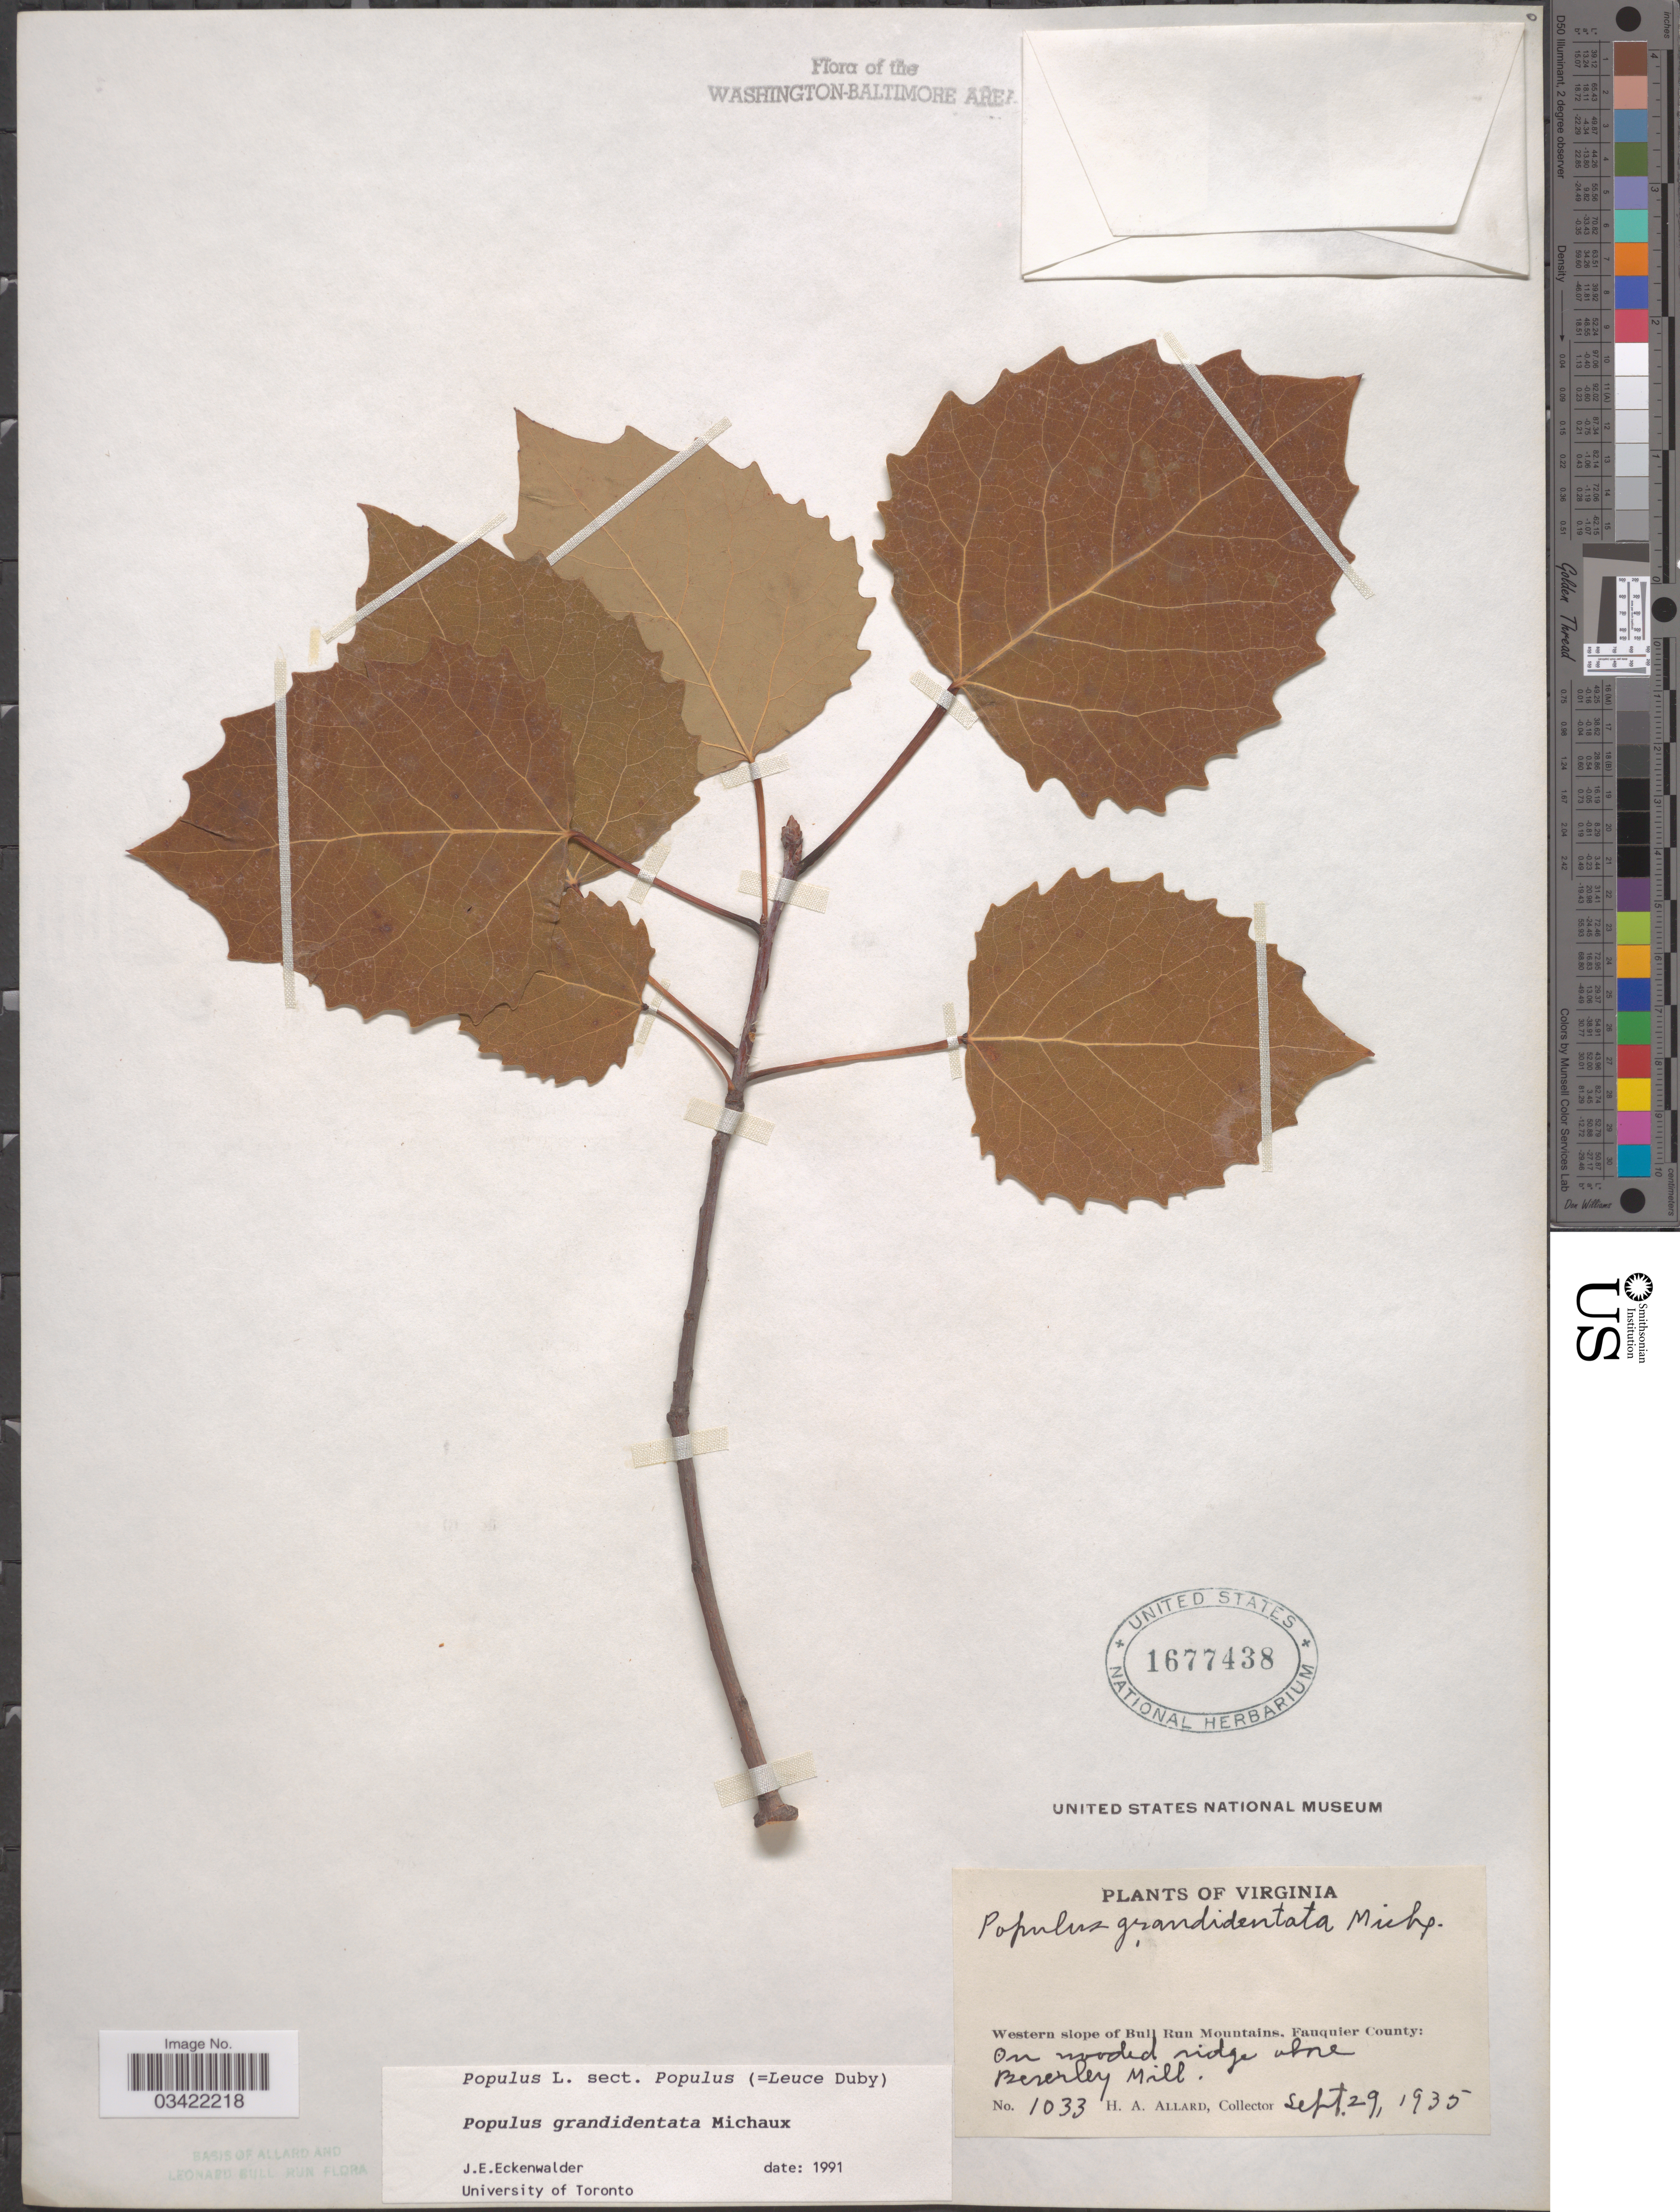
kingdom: Plantae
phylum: Tracheophyta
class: Magnoliopsida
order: Malpighiales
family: Salicaceae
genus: Populus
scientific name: Populus grandidentata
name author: Michx.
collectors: H. A. Allard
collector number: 1033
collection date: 1935-09-29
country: United States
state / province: Virginia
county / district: Fauquier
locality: Western slope of Bull Run Mountains, Fauquier County: On wooded ridge above Beverley Mill.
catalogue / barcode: US 1677438